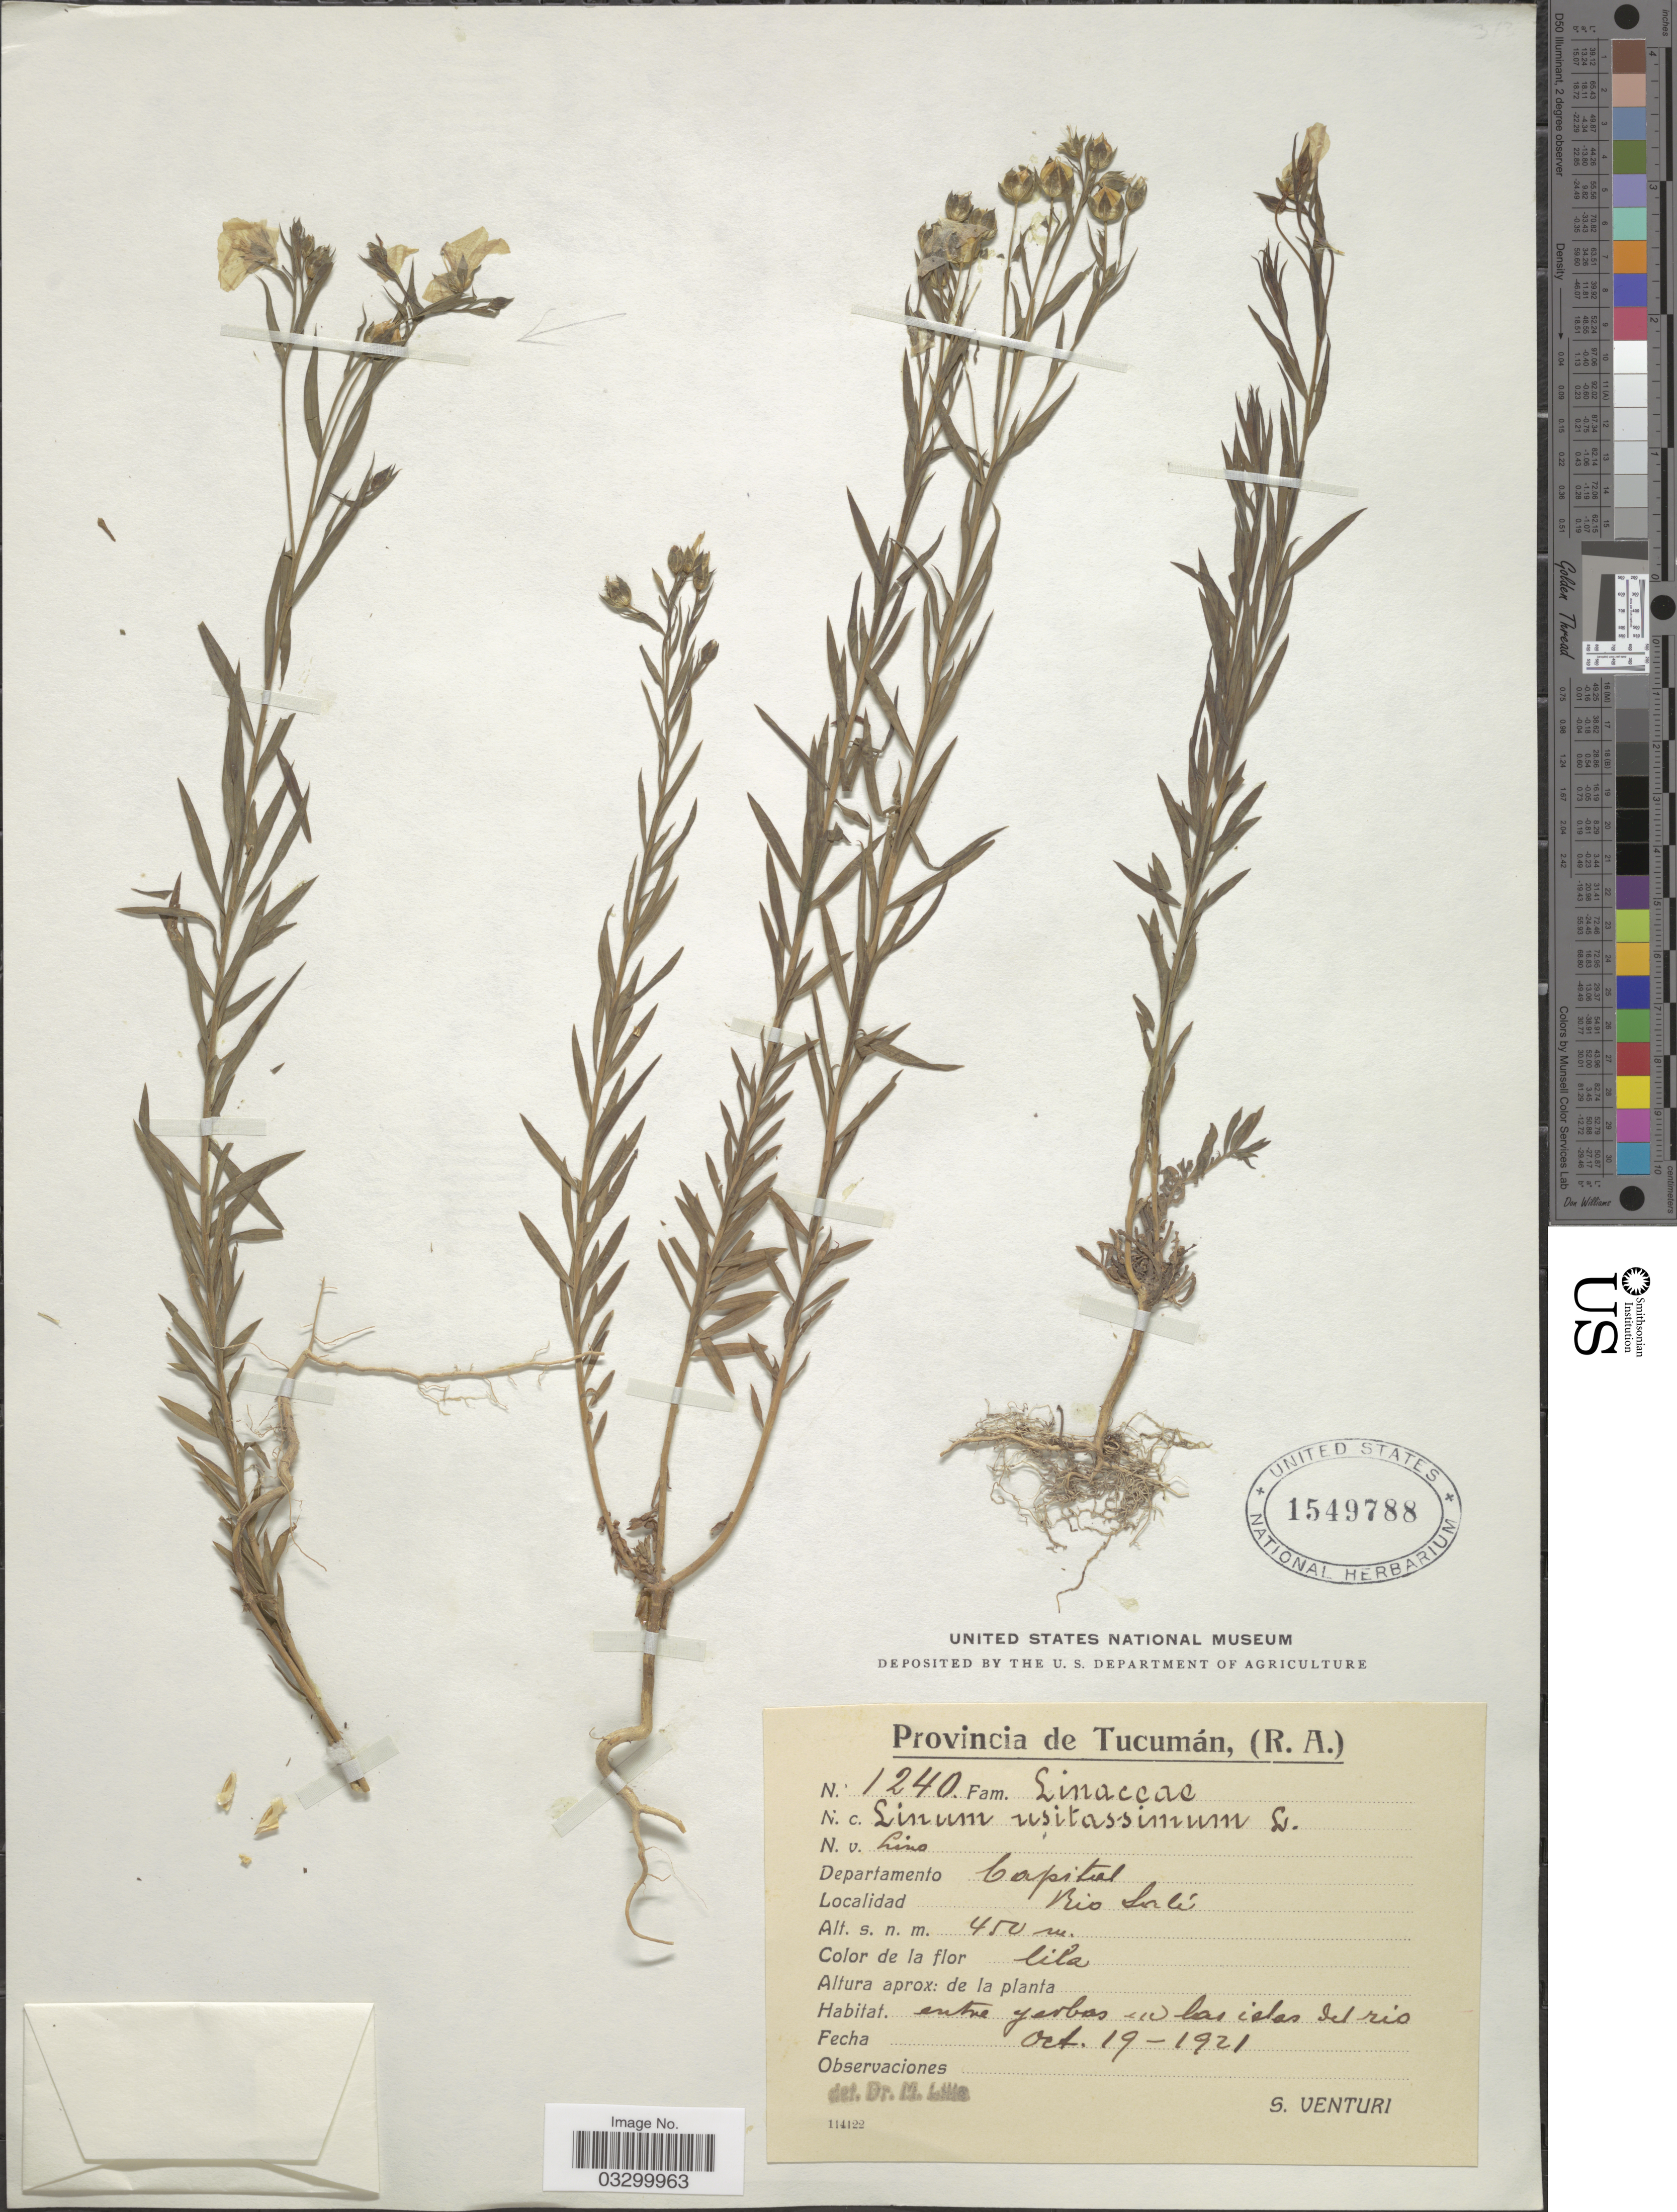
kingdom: Plantae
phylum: Tracheophyta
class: Magnoliopsida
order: Malpighiales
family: Linaceae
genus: Linum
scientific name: Linum usitatissimum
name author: L.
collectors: S. Venturi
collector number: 1240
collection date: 1921-10-19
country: Argentina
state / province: Tucuman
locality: Provincia de Tucumán, (R.A.). Departamento Capital. Rio Sali.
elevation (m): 450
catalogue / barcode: US 1549788